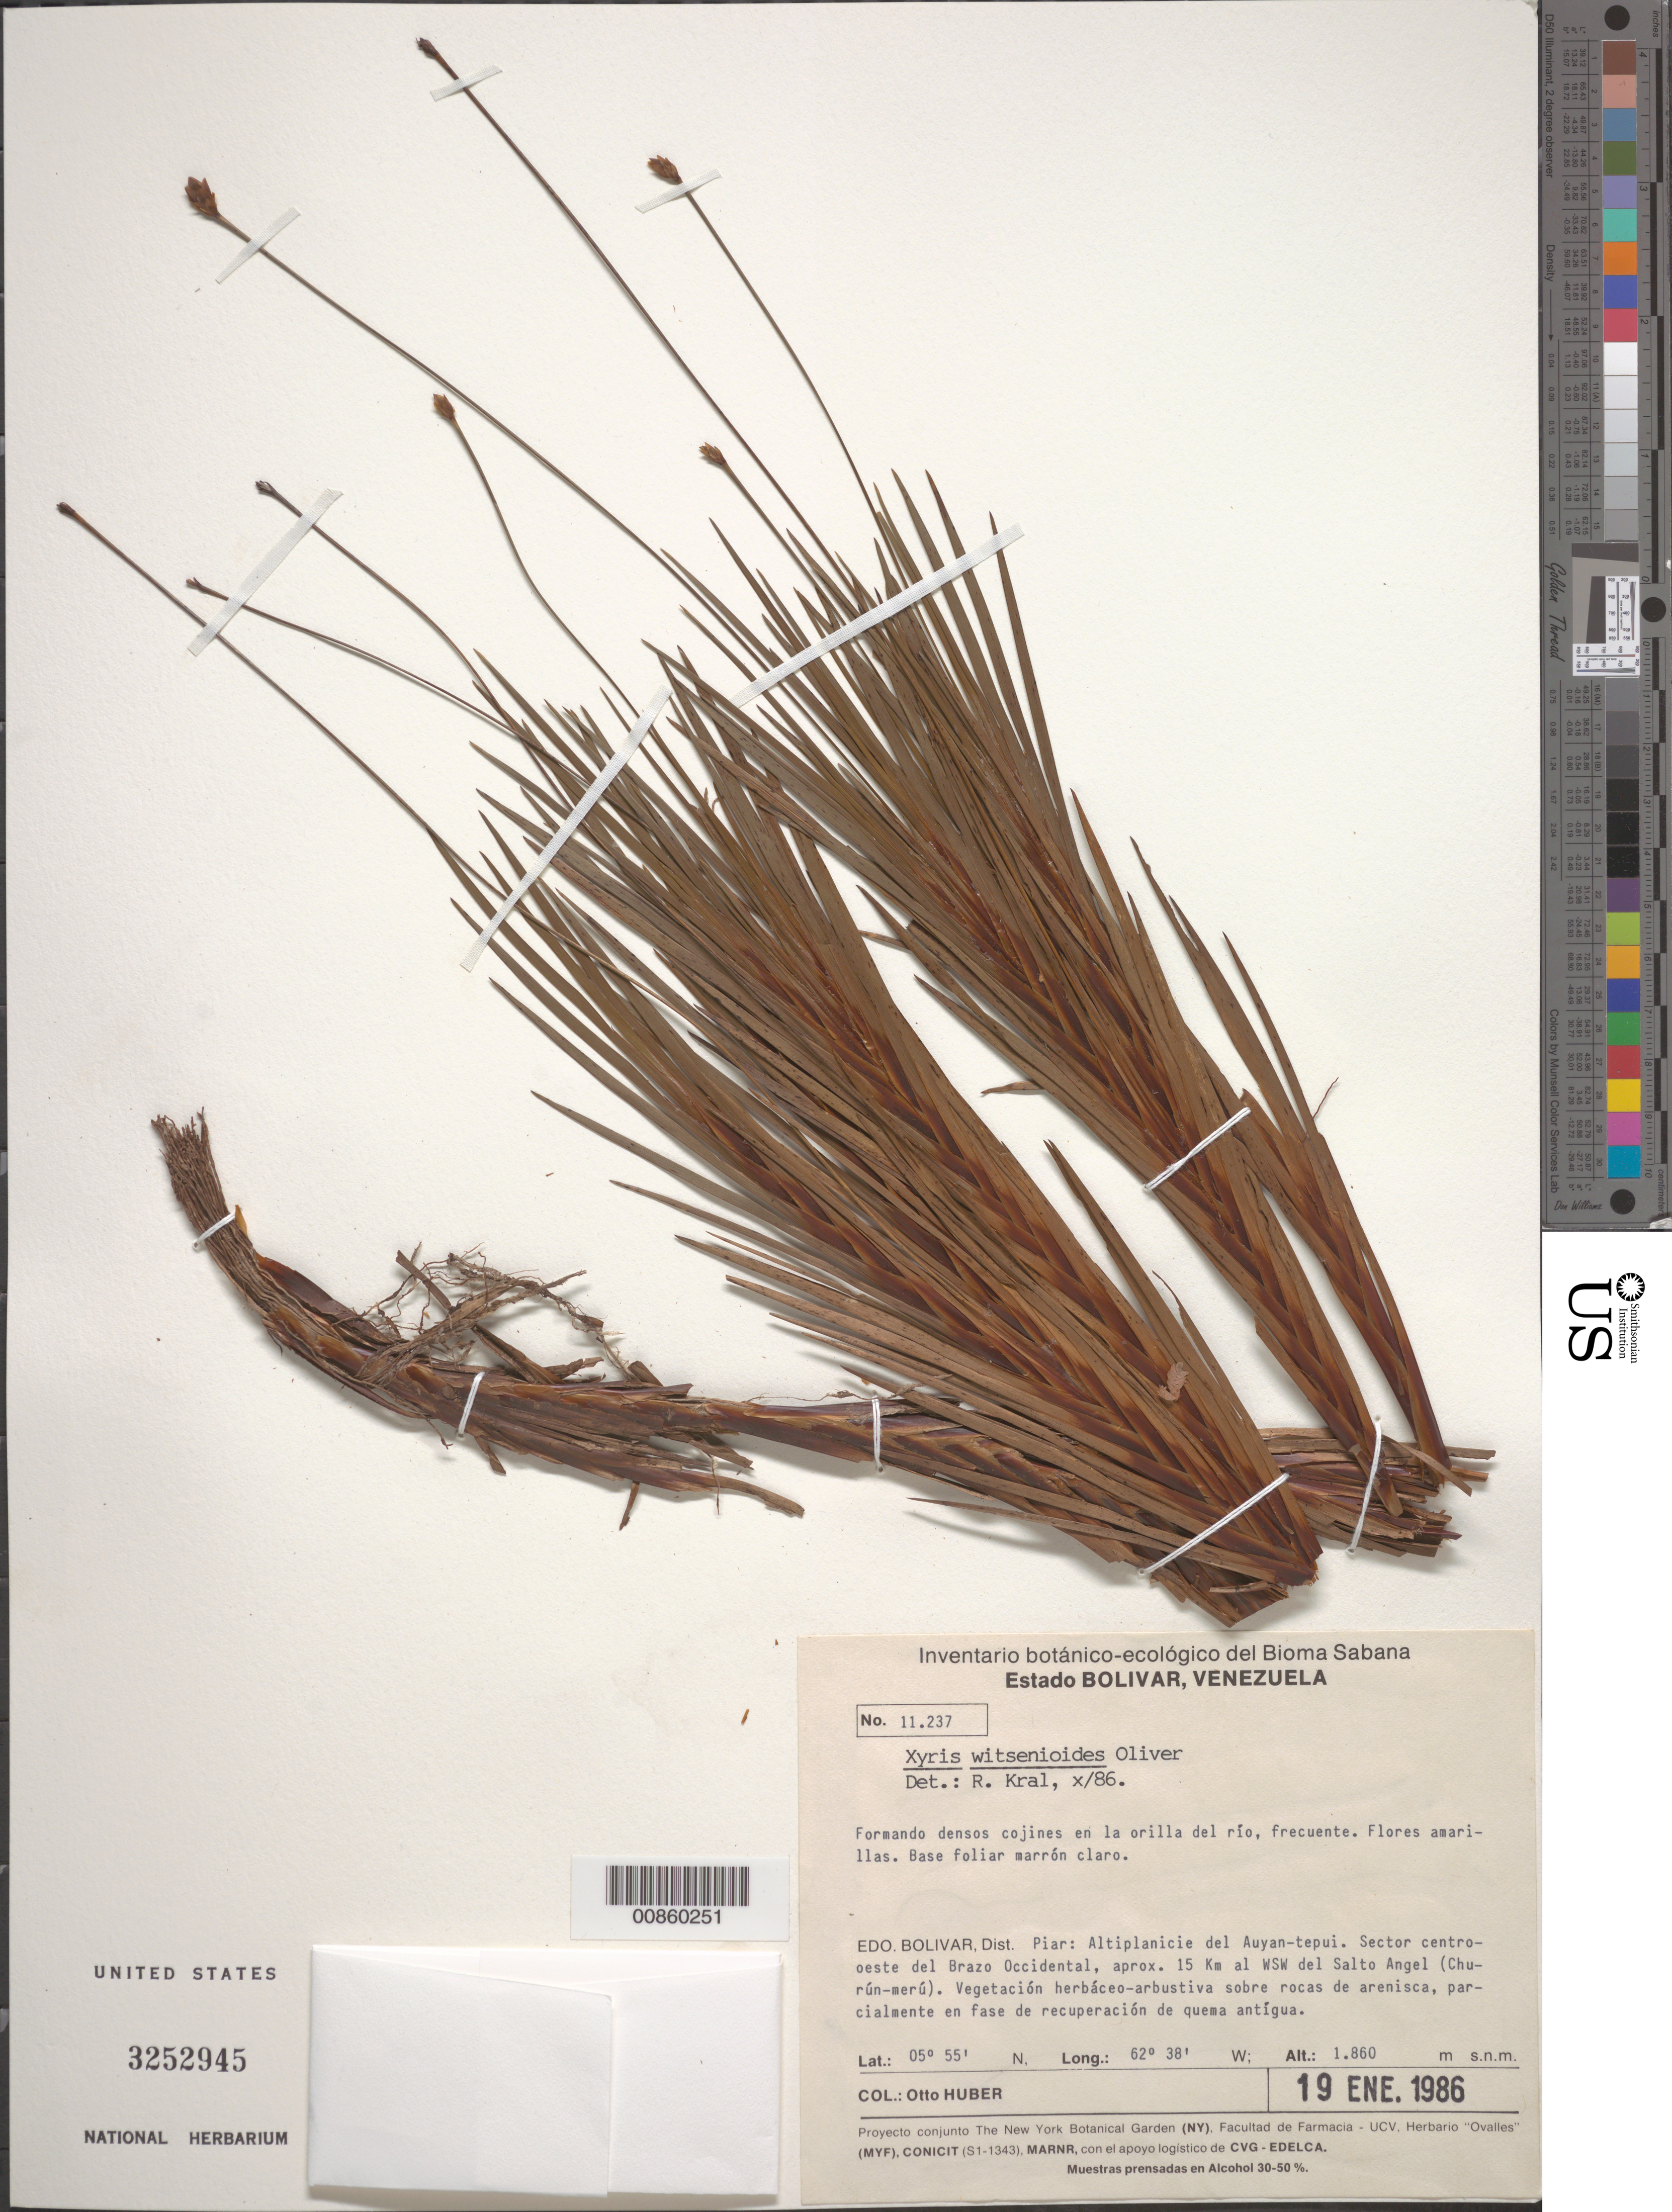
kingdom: Plantae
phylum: Tracheophyta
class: Liliopsida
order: Poales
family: Xyridaceae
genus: Xyris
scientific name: Xyris witsenioides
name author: Oliv. ex Thurn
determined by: Kral, Robert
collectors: O. Huber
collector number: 11237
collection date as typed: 19-Jan-86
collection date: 1986-01-19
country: Venezuela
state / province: Bolívar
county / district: Piar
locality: Auyan-tepuí, centro-oeste del Brazo Occidental, 15 km WSW Salto Angel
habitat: Vegetación herbaceo-arbustiva sobre rocas de arenisca, parcialmente en fase de recuperaceion de quema antigua; orilla del rio.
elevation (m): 1860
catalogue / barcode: US 3252945